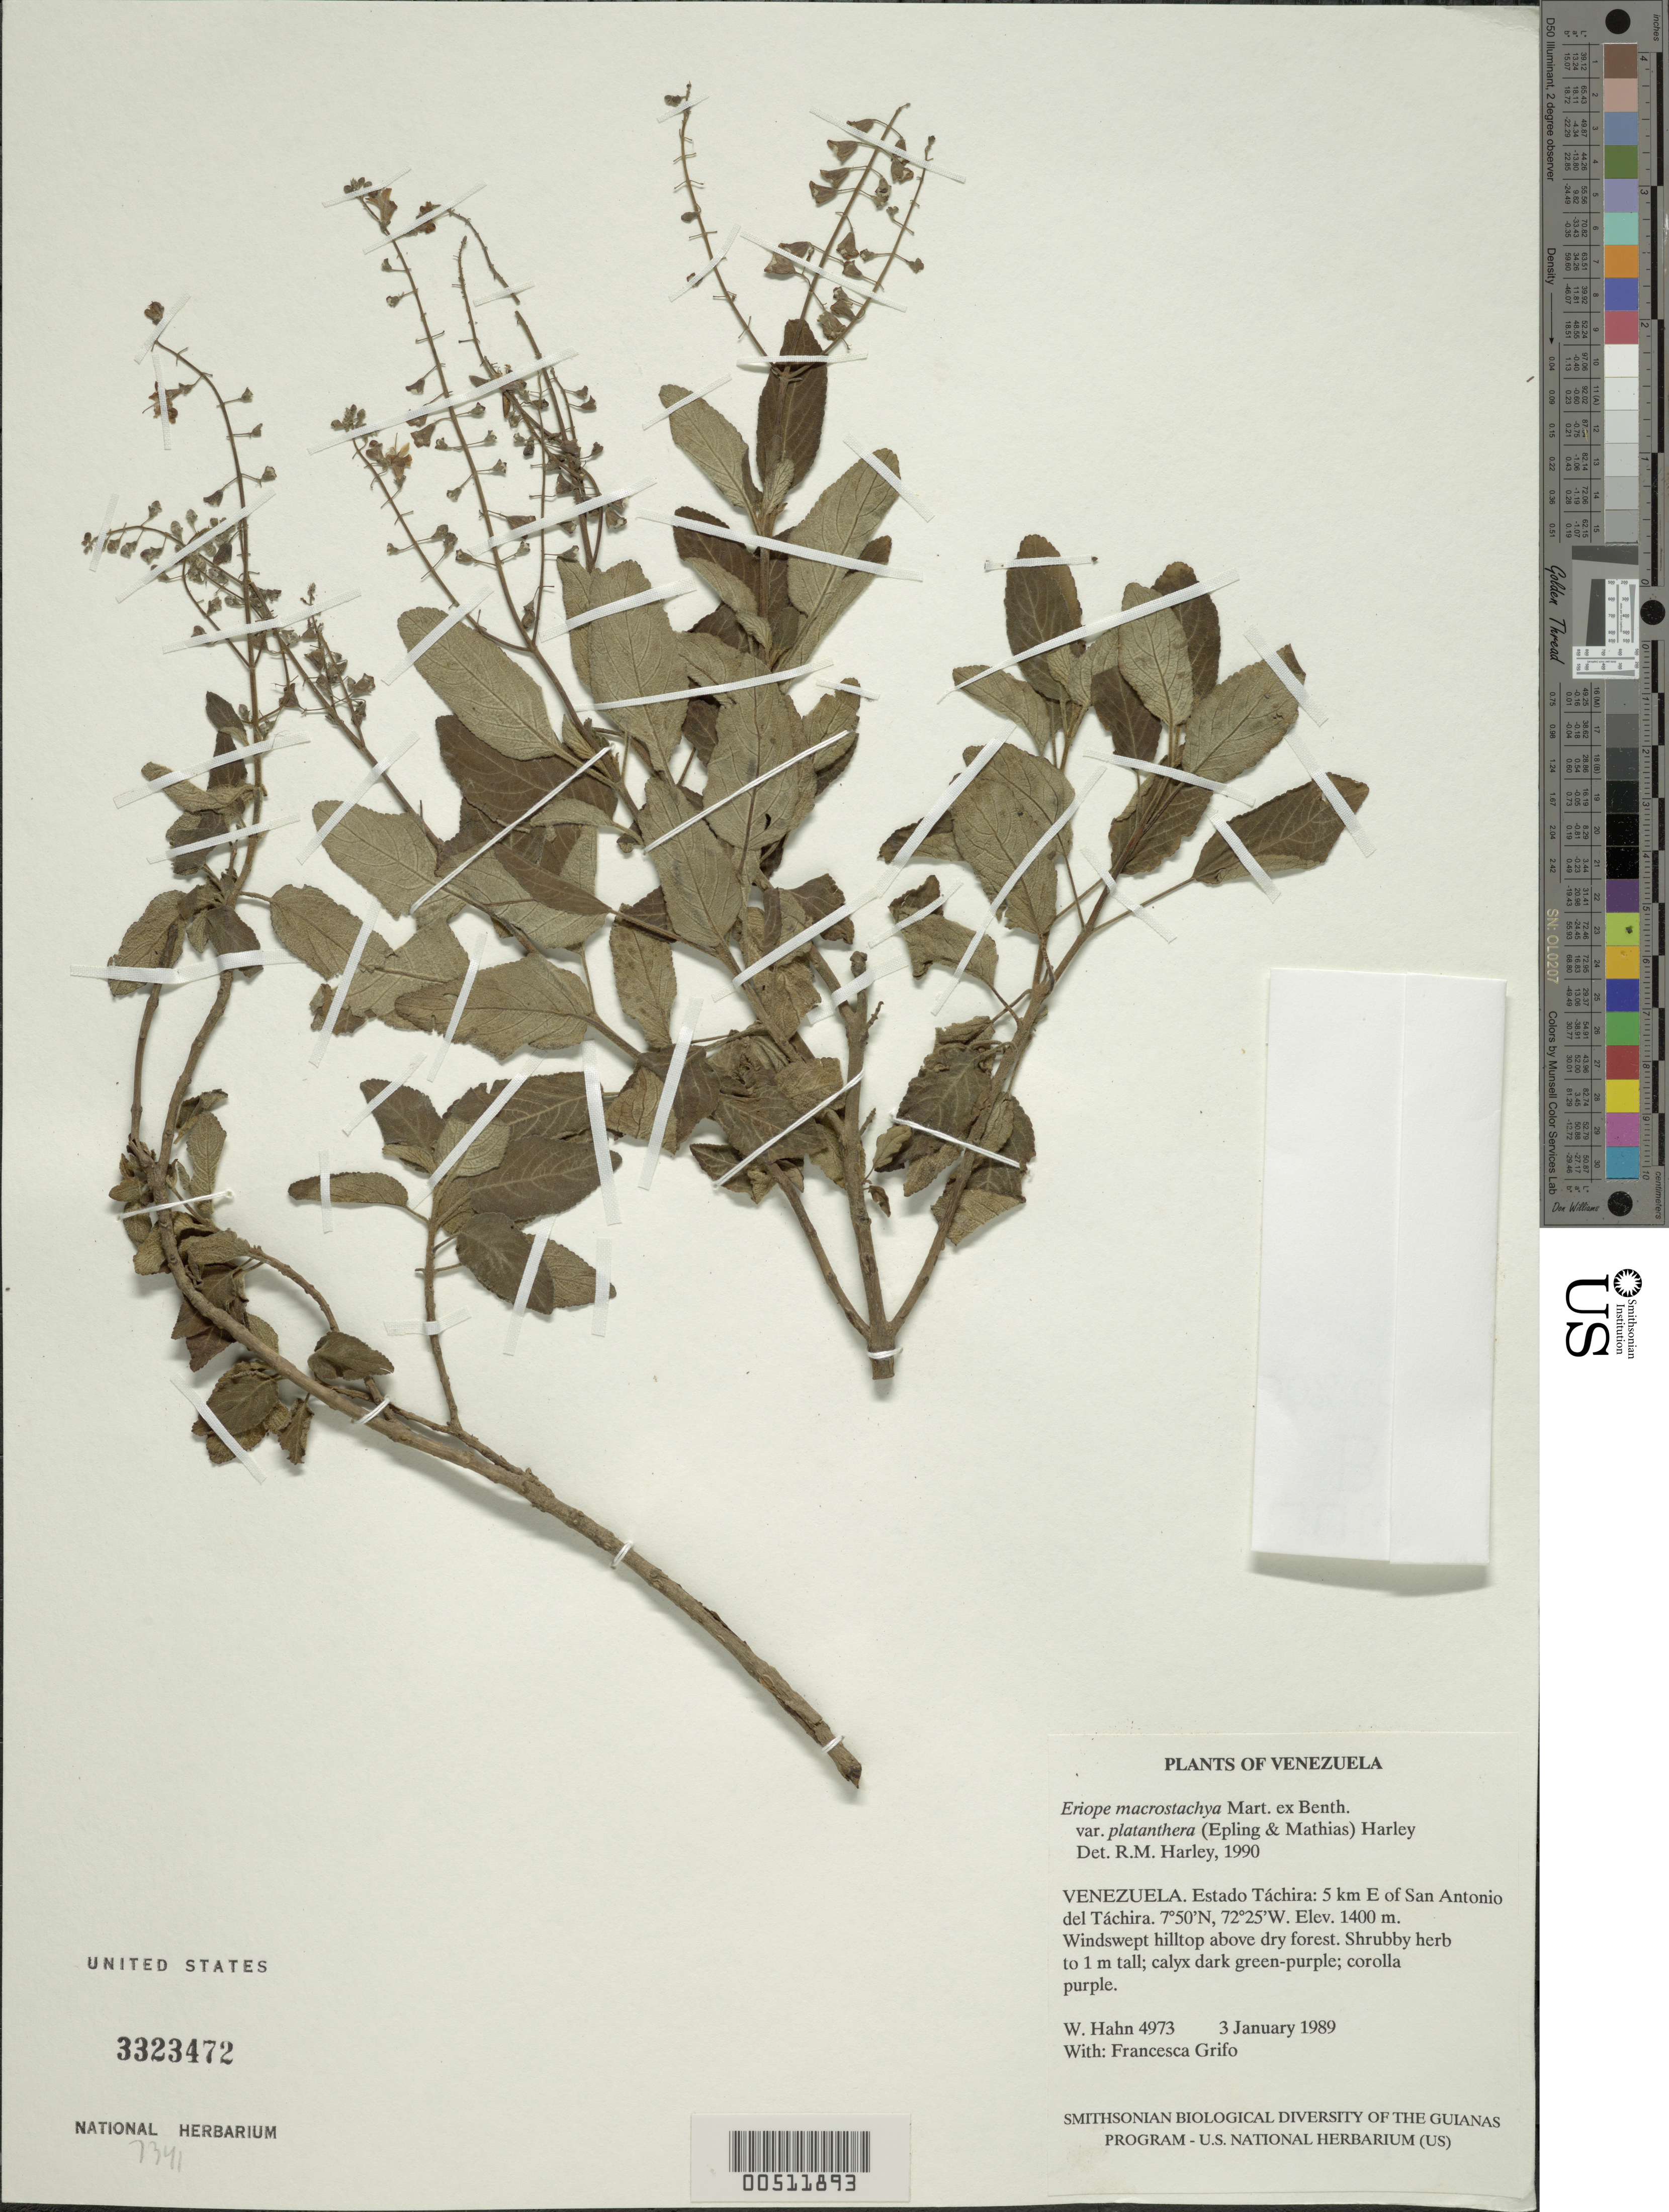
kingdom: Plantae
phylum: Tracheophyta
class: Magnoliopsida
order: Lamiales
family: Lamiaceae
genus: Eriope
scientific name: Eriope macrostachya var. platanthera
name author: (Mathias)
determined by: Harley, R. M.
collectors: W. Hahn & F. Grifo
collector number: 4973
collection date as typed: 3 January 1989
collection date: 1989-01-03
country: Venezuela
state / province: Táchira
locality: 5 km E of San Antonio del Táchira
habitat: Windswept hilltop above dry forest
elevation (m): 1400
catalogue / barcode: US 3323472